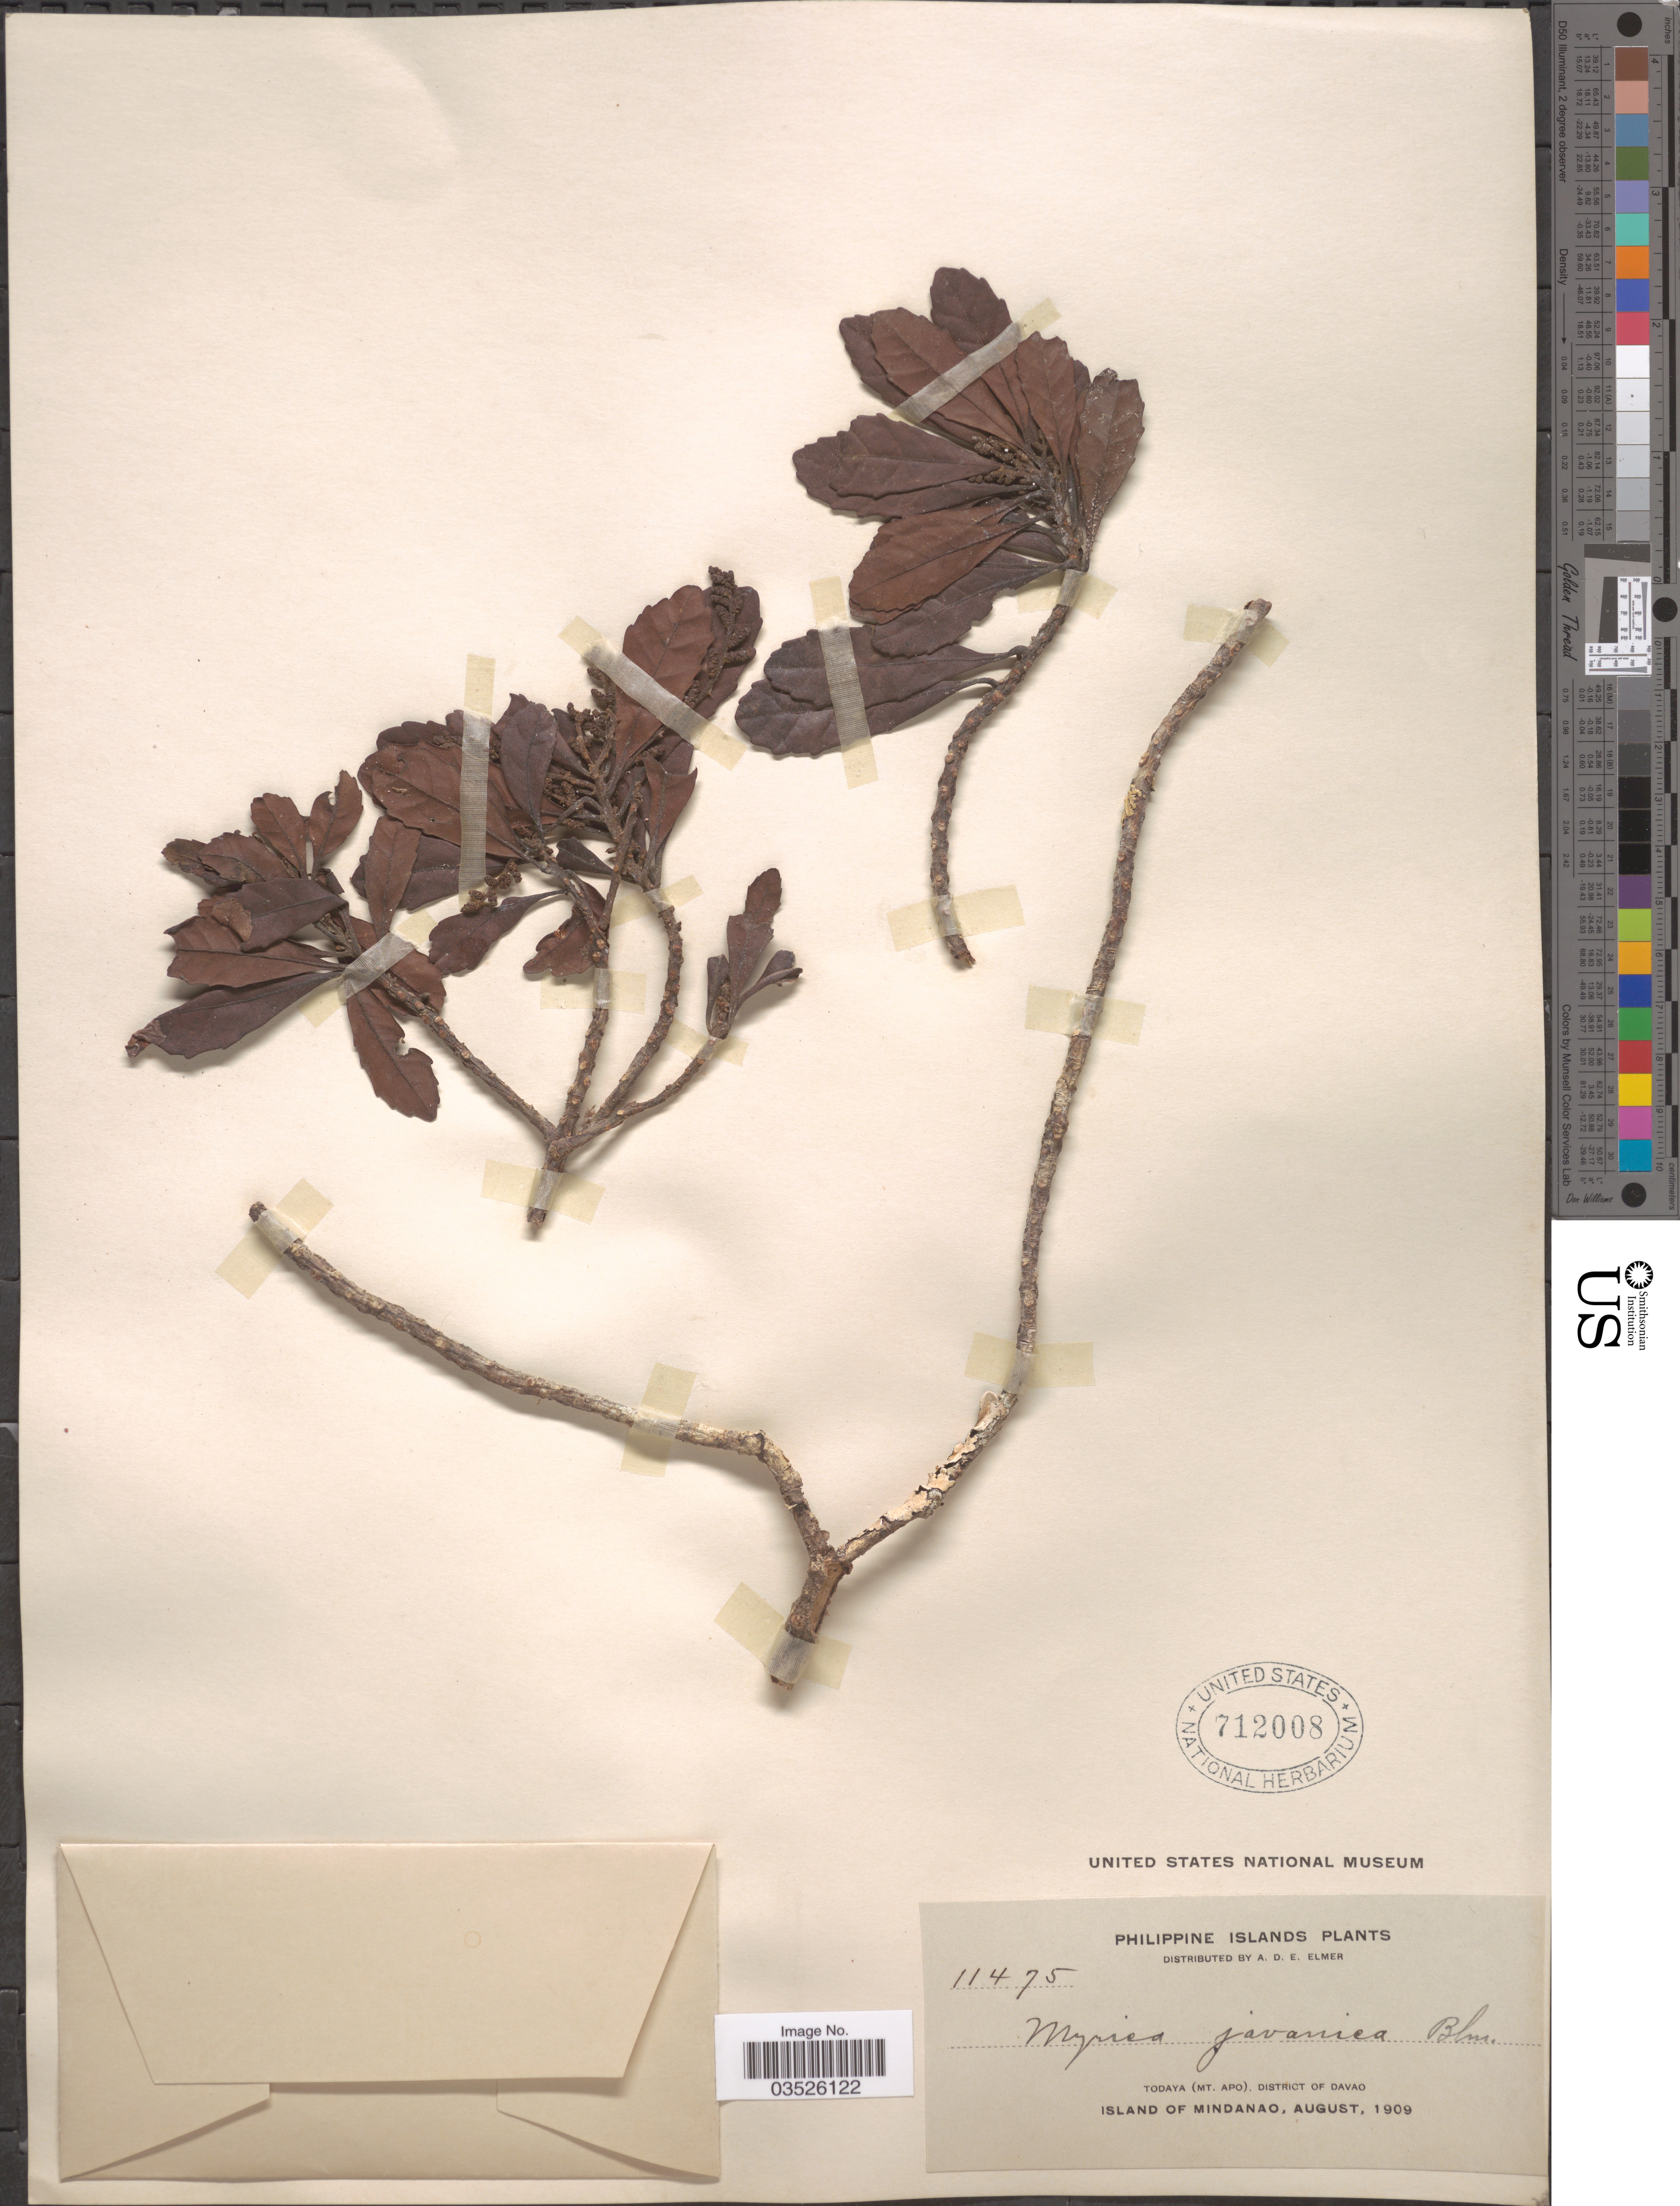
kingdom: Plantae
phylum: Tracheophyta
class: Magnoliopsida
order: Fagales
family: Myricaceae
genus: Morella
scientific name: Morella vidaliana (Rolfe) comb. ined.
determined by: Strong, Mark T., (BOT), Smithsonian Institution - National Museum of Natural History (UNITED STATES)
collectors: A. D. E. Elmer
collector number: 11475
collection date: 1909-08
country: Philippines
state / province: Davao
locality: Philippine Islands. Todaya (Mt. Apo), District of Davao, Island of Mindanao.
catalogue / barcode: US 712008